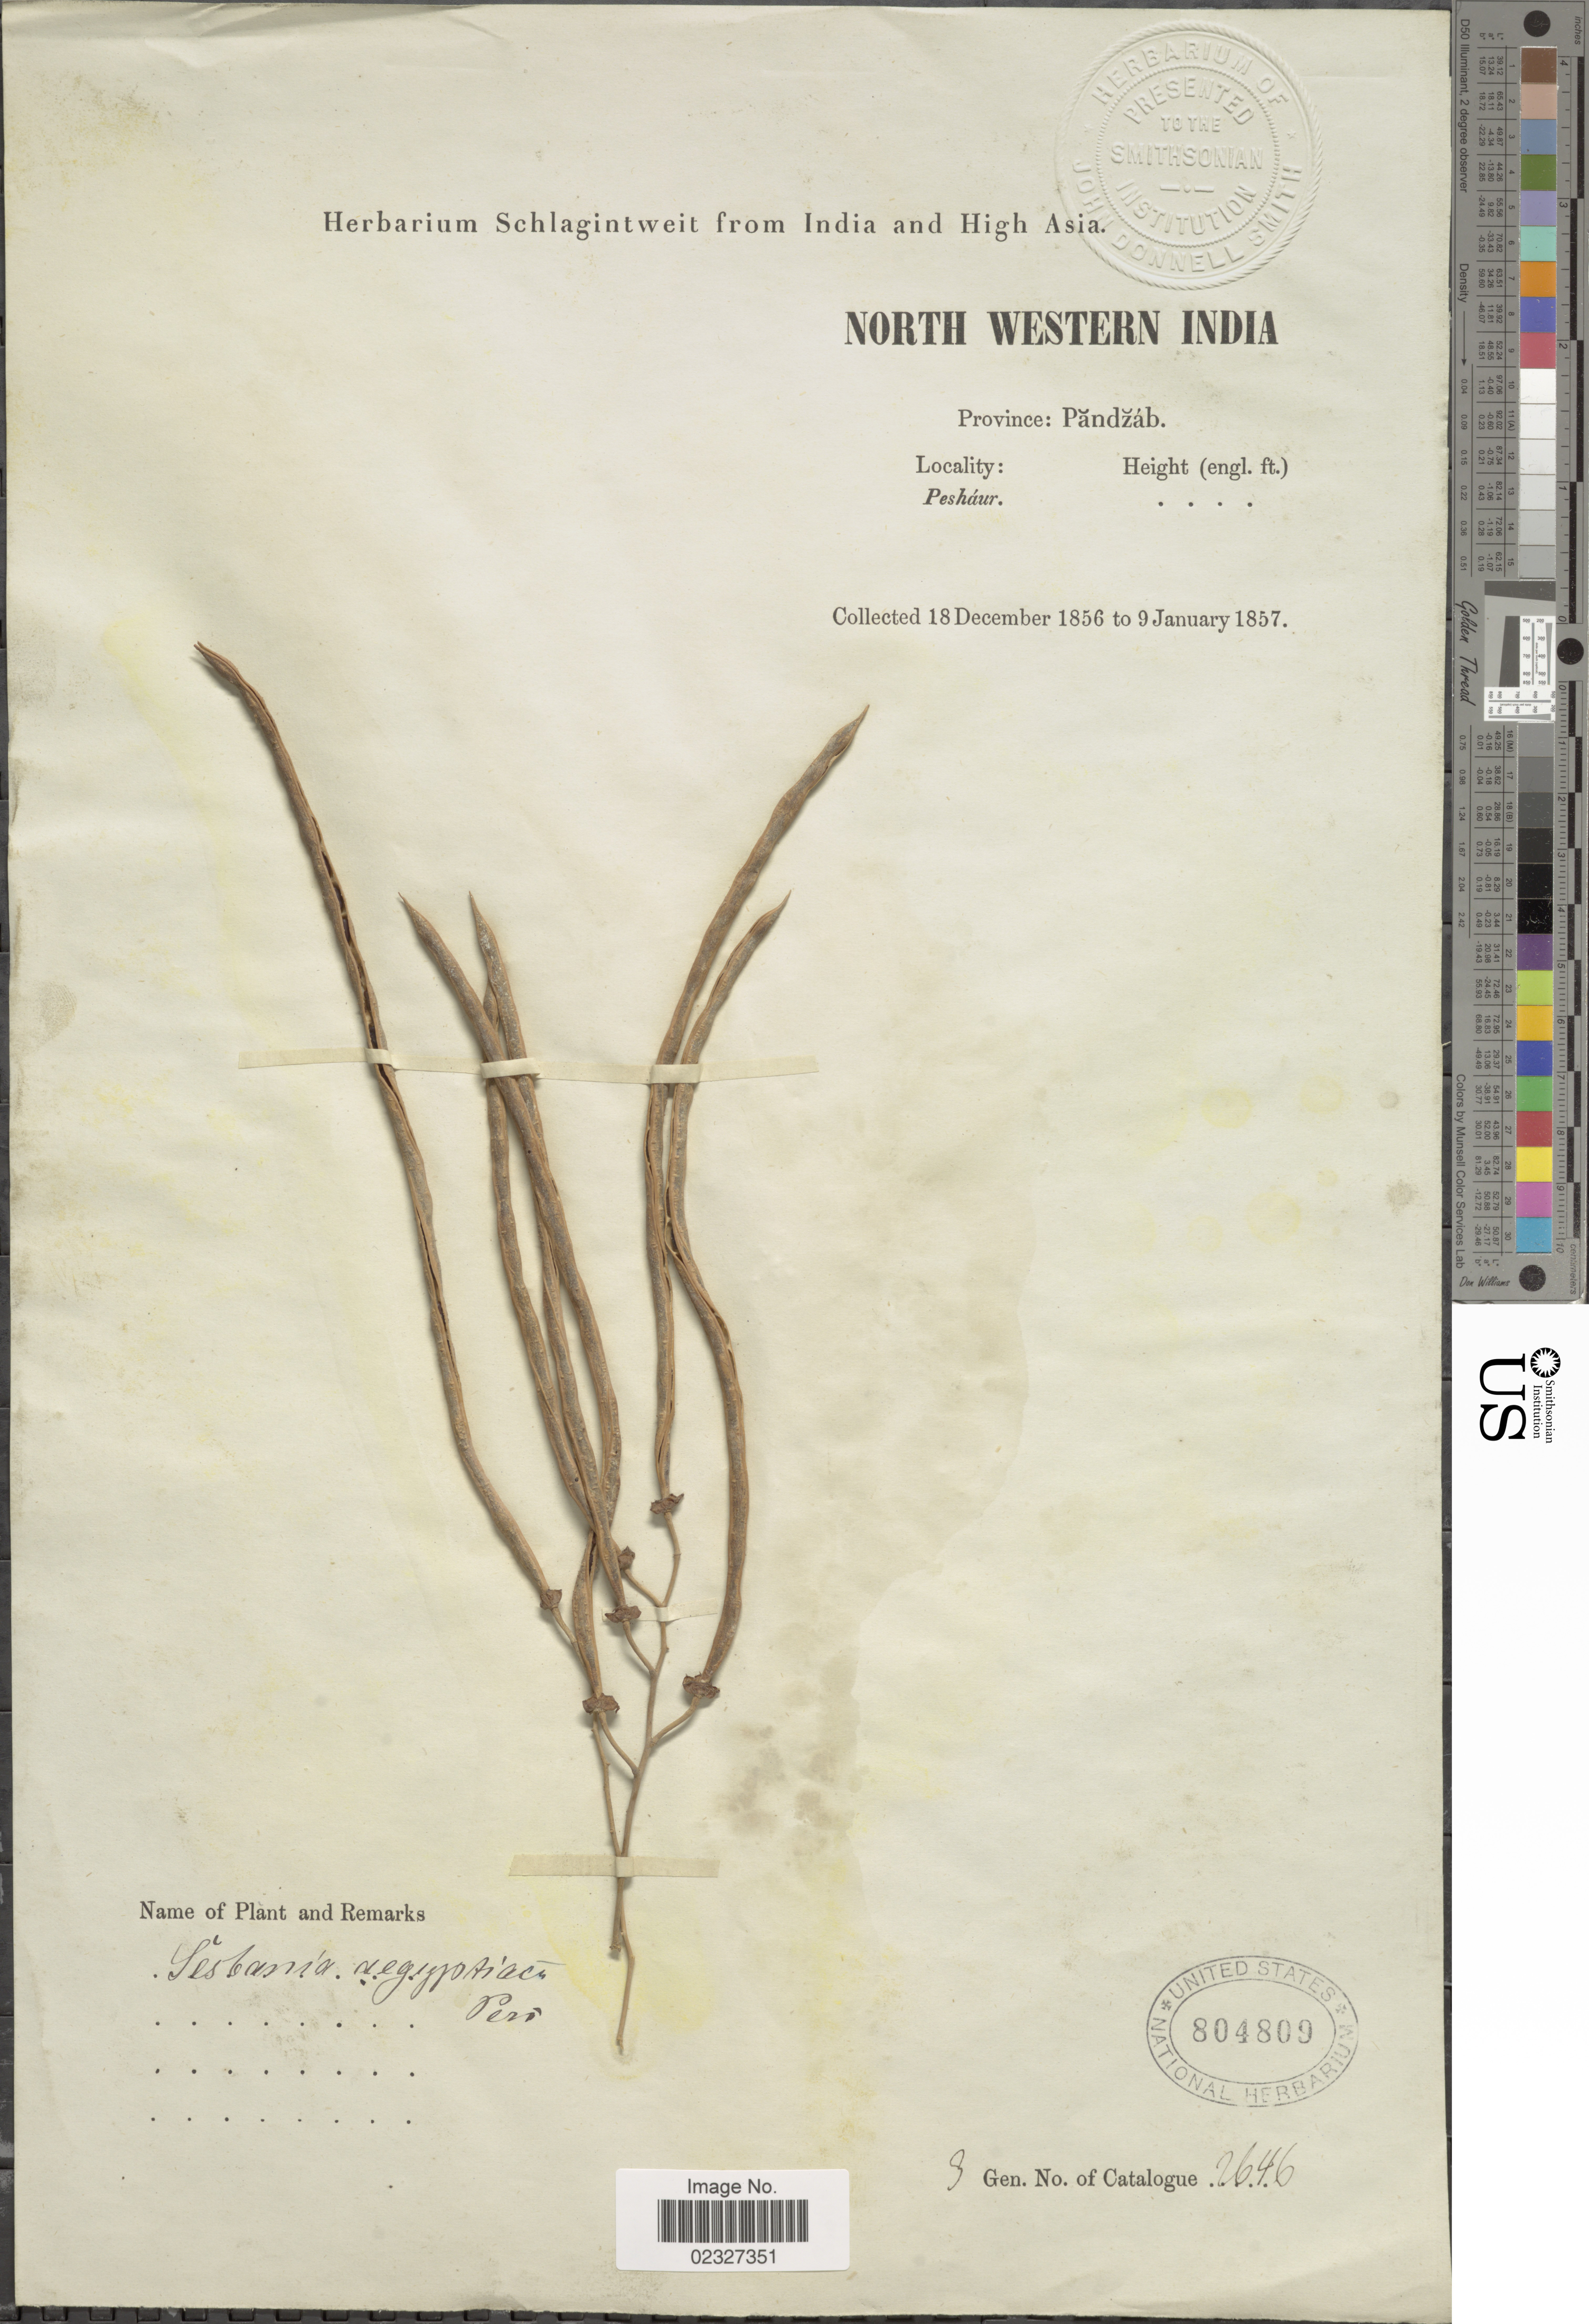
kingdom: Plantae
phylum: Tracheophyta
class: Magnoliopsida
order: Fabales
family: Fabaceae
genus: Sesbania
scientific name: Sesbania sesban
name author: (L.) Merr.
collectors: ex herb. Schlagintweit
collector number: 2646?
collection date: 1856-12-18/1857-01-09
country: India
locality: North western India, Province Pandzáb, Pesháur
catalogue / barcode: US 804809